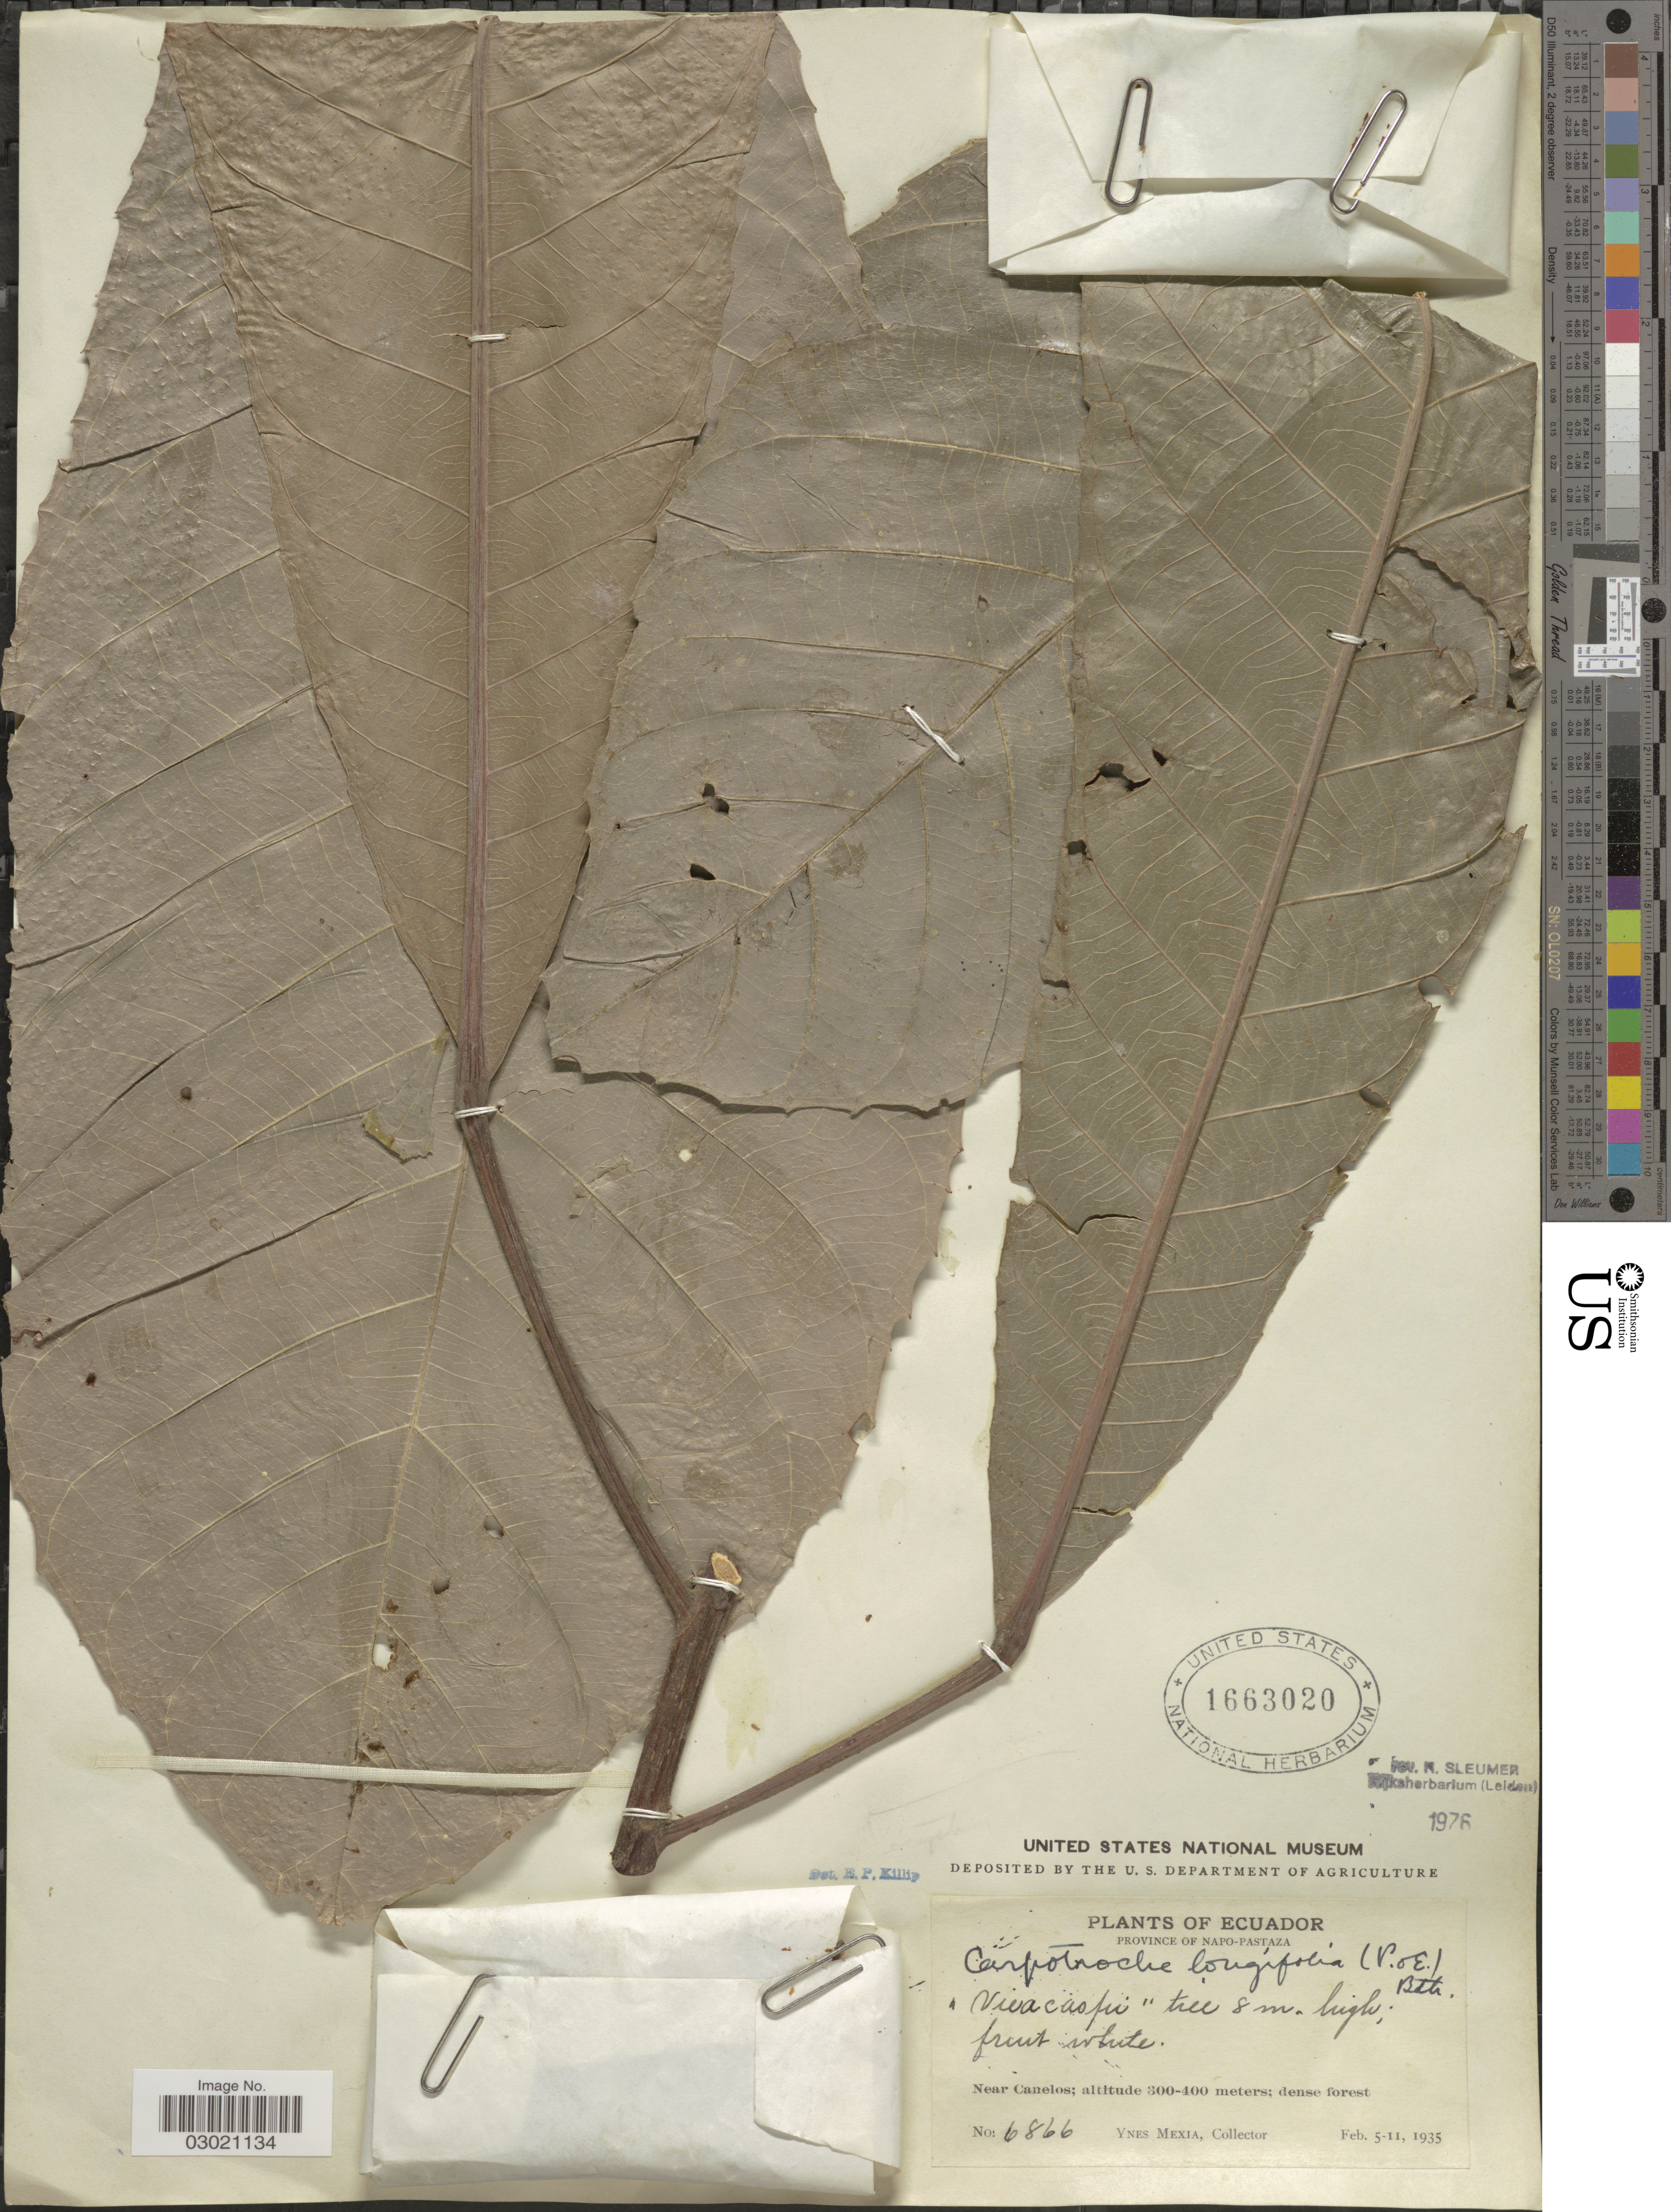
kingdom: Plantae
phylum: Tracheophyta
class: Magnoliopsida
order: Malpighiales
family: Achariaceae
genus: Carpotroche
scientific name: Carpotroche longifolia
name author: (Poepp.) Benth.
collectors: Y. Mexia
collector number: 6866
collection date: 1935-02-05/1935-02-11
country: Ecuador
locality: Province of Napo-Pastaza, Near Canelos.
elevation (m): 300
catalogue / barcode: US 1663020